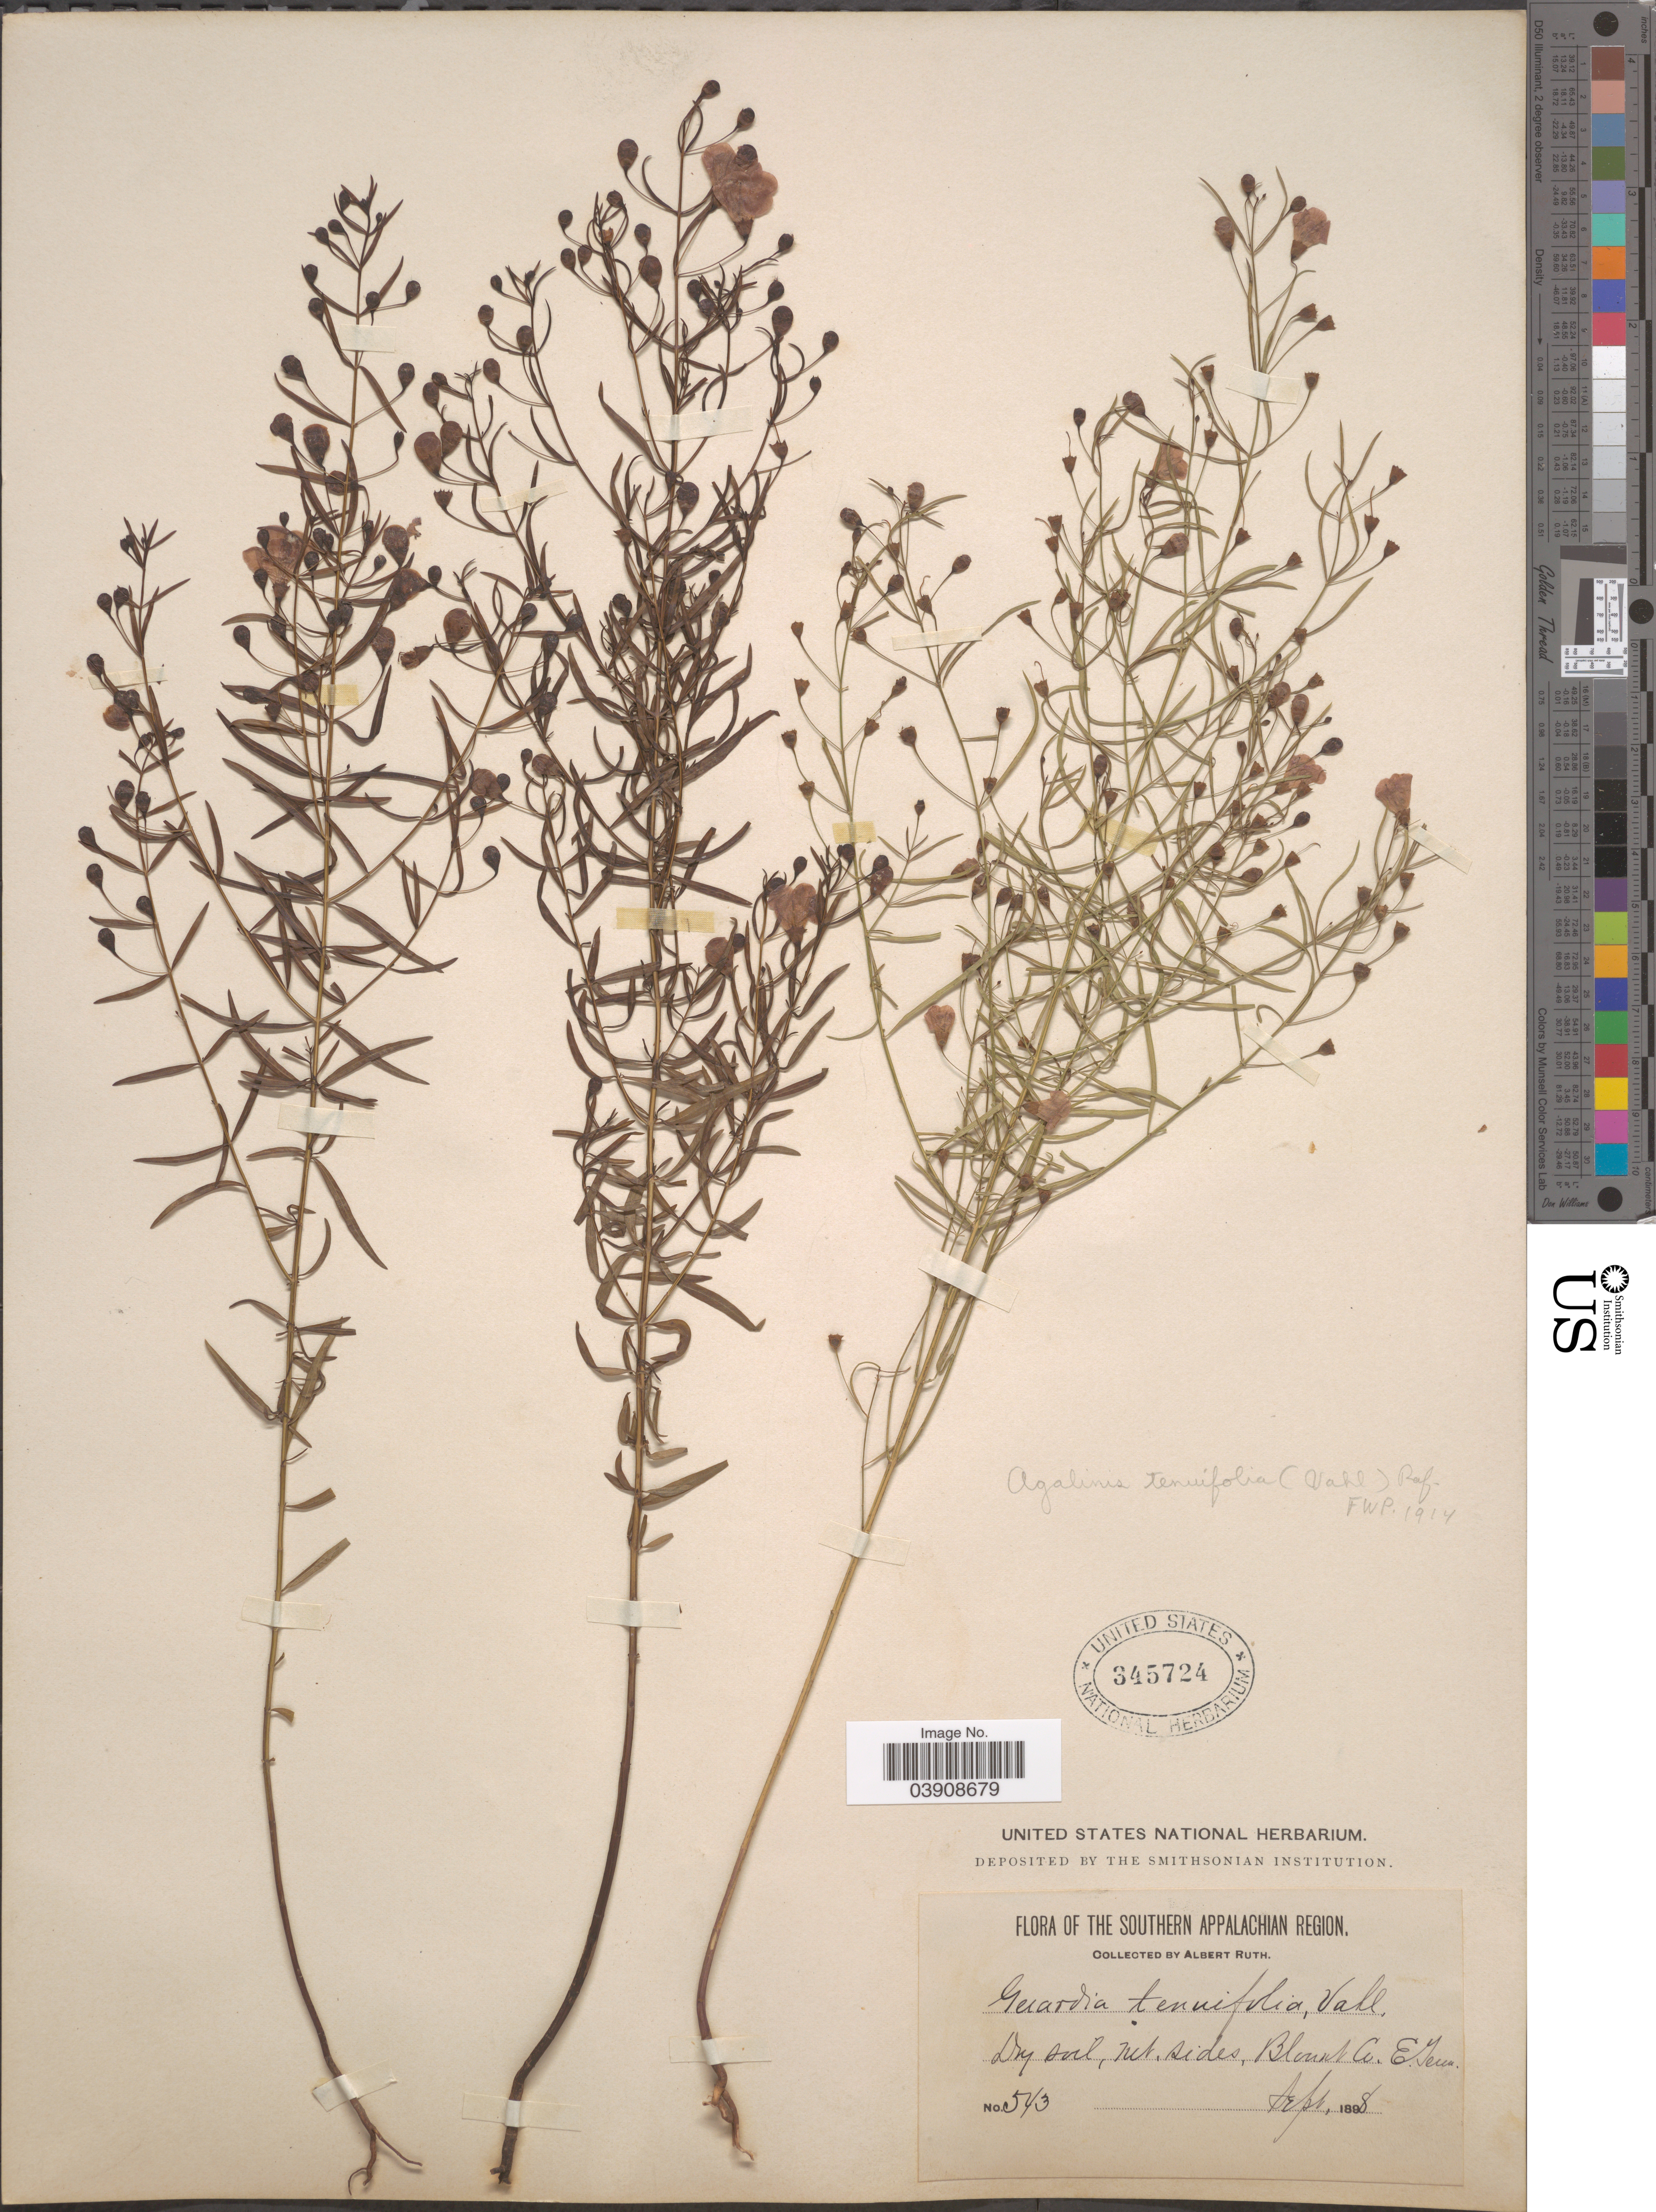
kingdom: Plantae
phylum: Tracheophyta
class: Magnoliopsida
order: Lamiales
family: Orobanchaceae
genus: Agalinis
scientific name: Agalinis tenuifolia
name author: (Vahl) Raf.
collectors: A. Ruth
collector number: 543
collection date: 1898-04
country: United States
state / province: Tennessee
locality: Southern Appalachian Region. Dry soil, mt. sides, Blount Co. E.Tenn.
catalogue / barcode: US 345724